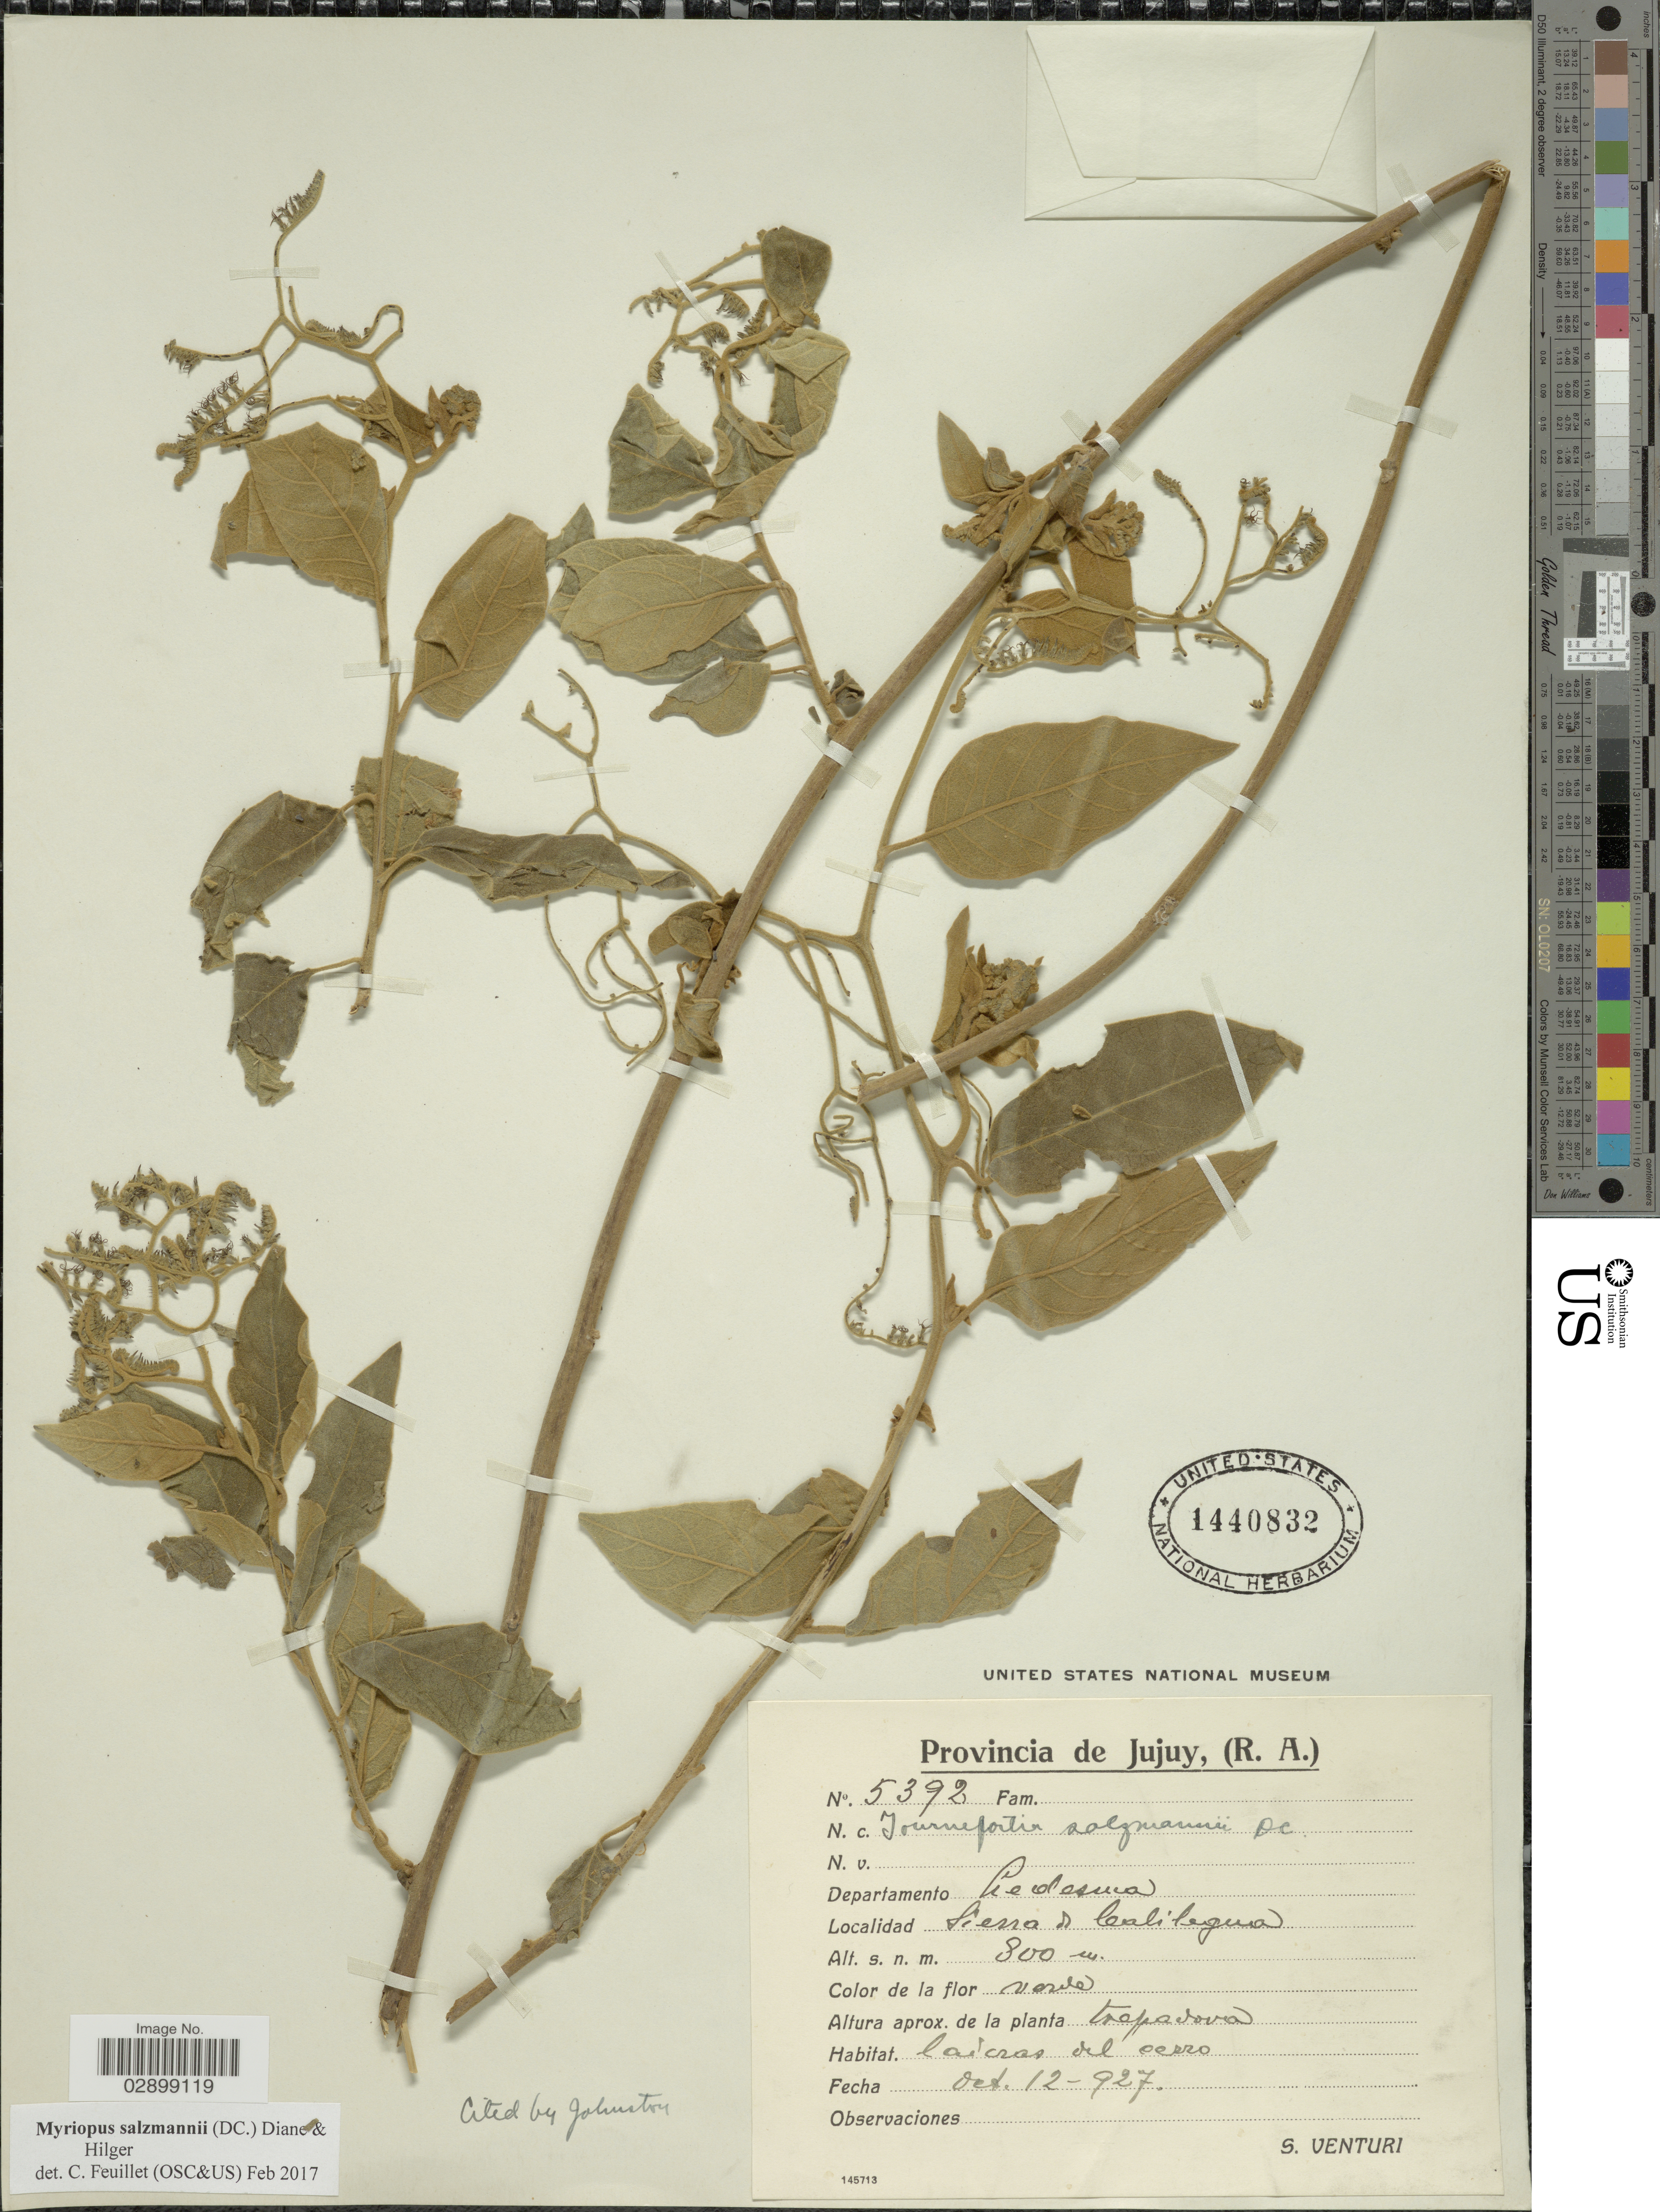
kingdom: Plantae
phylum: Tracheophyta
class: Magnoliopsida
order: Boraginales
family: Heliotropiaceae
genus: Myriopus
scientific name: Myriopus salzmannii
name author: (DC.) Diane & Hilger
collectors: S. Venturi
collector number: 5392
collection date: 1927-10-12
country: Argentina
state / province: Jujuy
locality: (R.A.) Departamento Ledesma. Sierra de Calilegua.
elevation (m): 800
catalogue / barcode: US 1440832